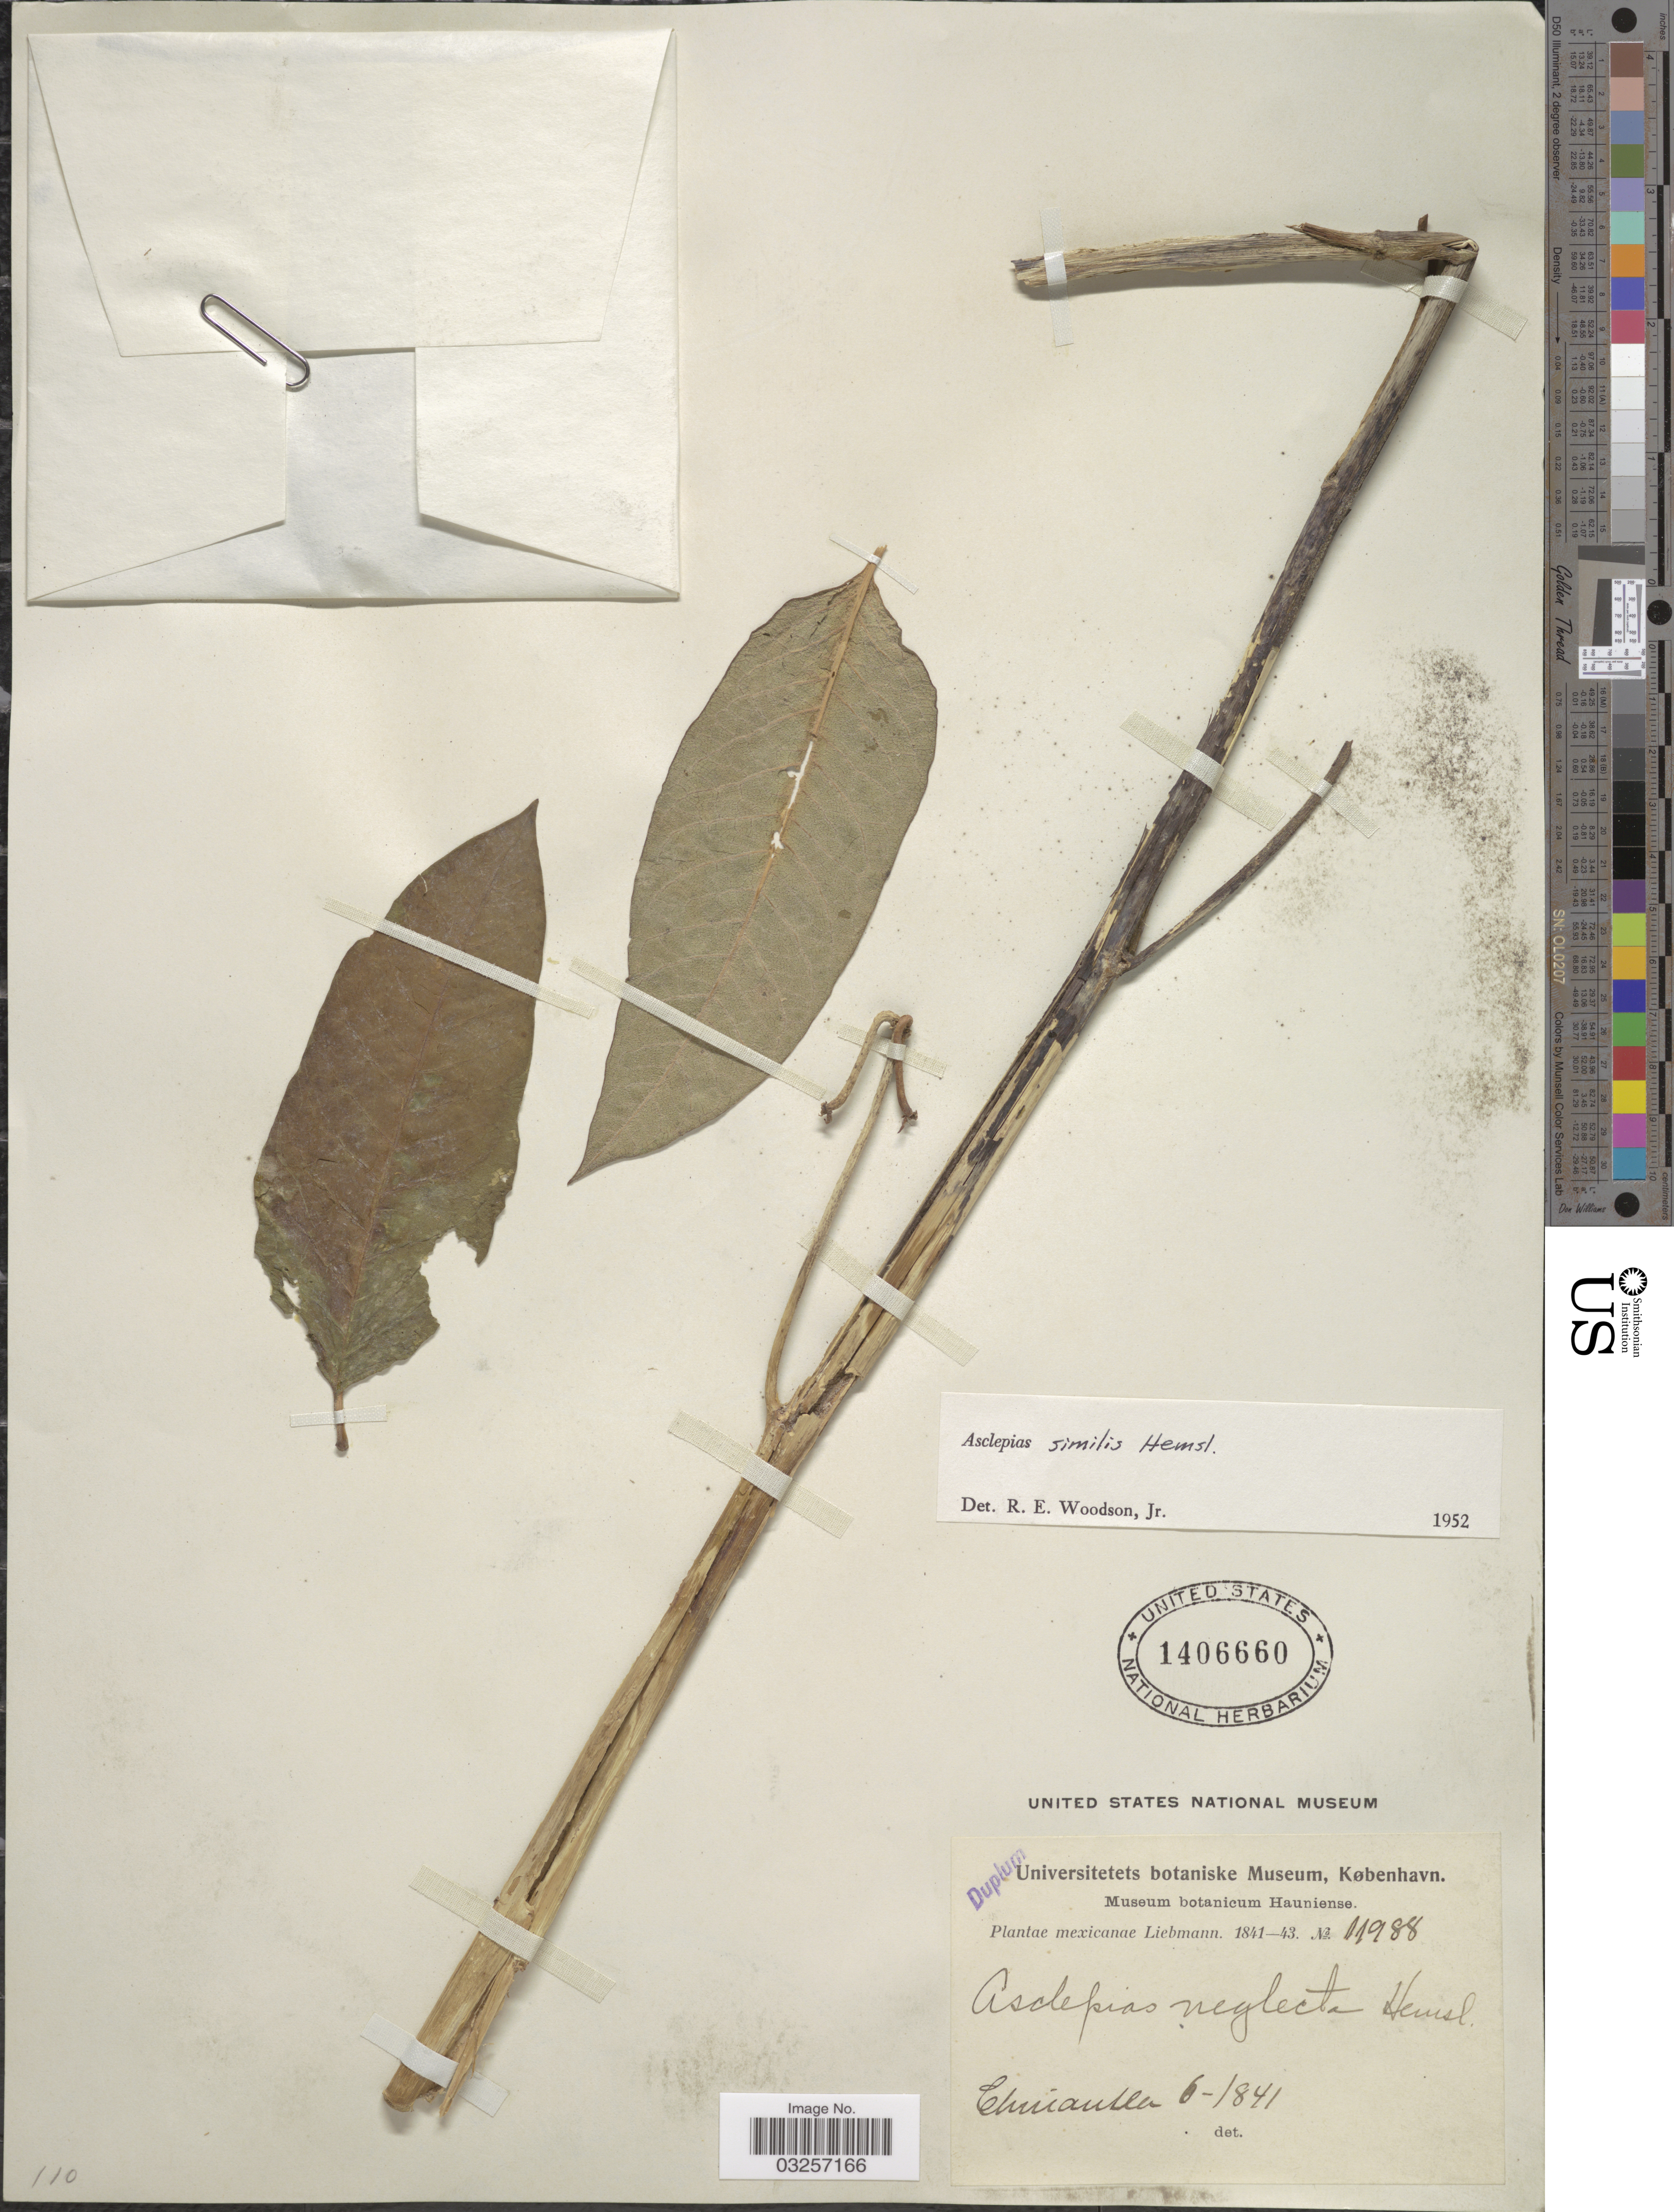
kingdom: Plantae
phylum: Tracheophyta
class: Magnoliopsida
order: Gentianales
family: Apocynaceae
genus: Asclepias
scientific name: Asclepias similis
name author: Hemsl.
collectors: Liebmann, --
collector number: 11988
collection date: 1841-06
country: Mexico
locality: Chiautla.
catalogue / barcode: US 1406660